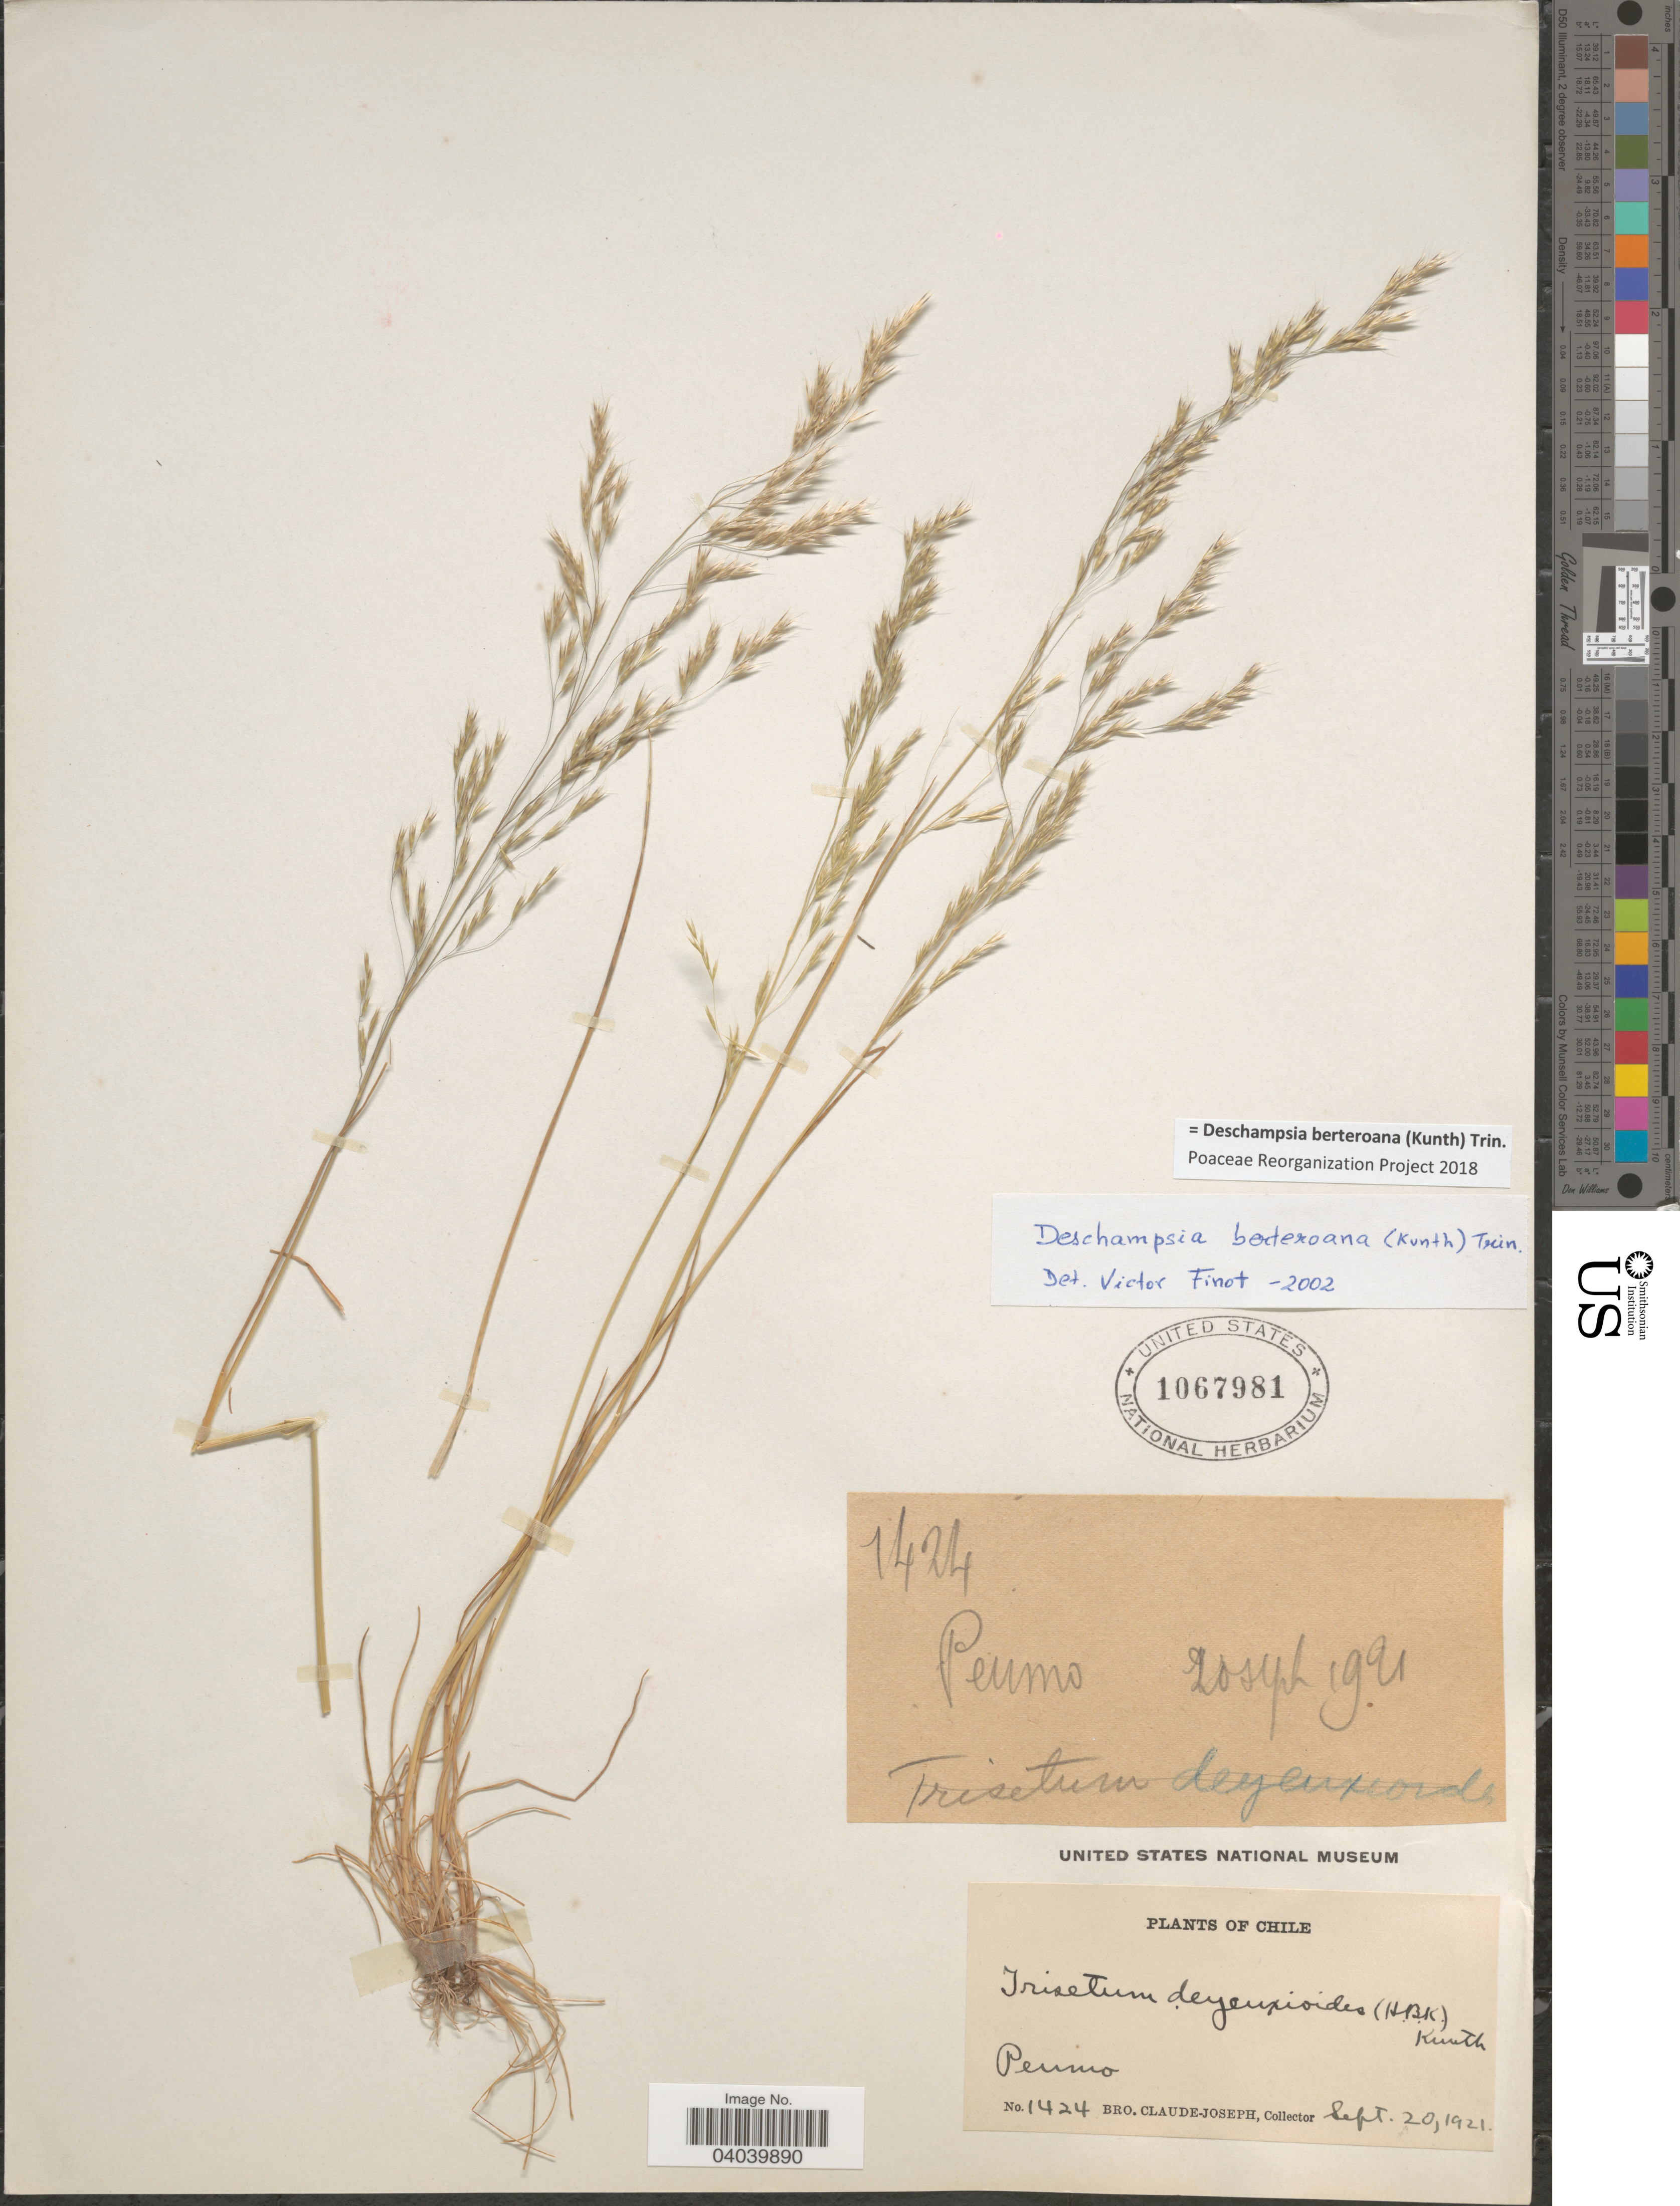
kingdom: Plantae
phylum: Tracheophyta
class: Liliopsida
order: Poales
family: Poaceae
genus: Deschampsia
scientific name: Deschampsia berteroana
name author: (Kunth) Trin.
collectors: Bro. Claude-Joseph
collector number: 1424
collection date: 1921-09-20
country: Chile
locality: Peumo.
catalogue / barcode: US 1067981